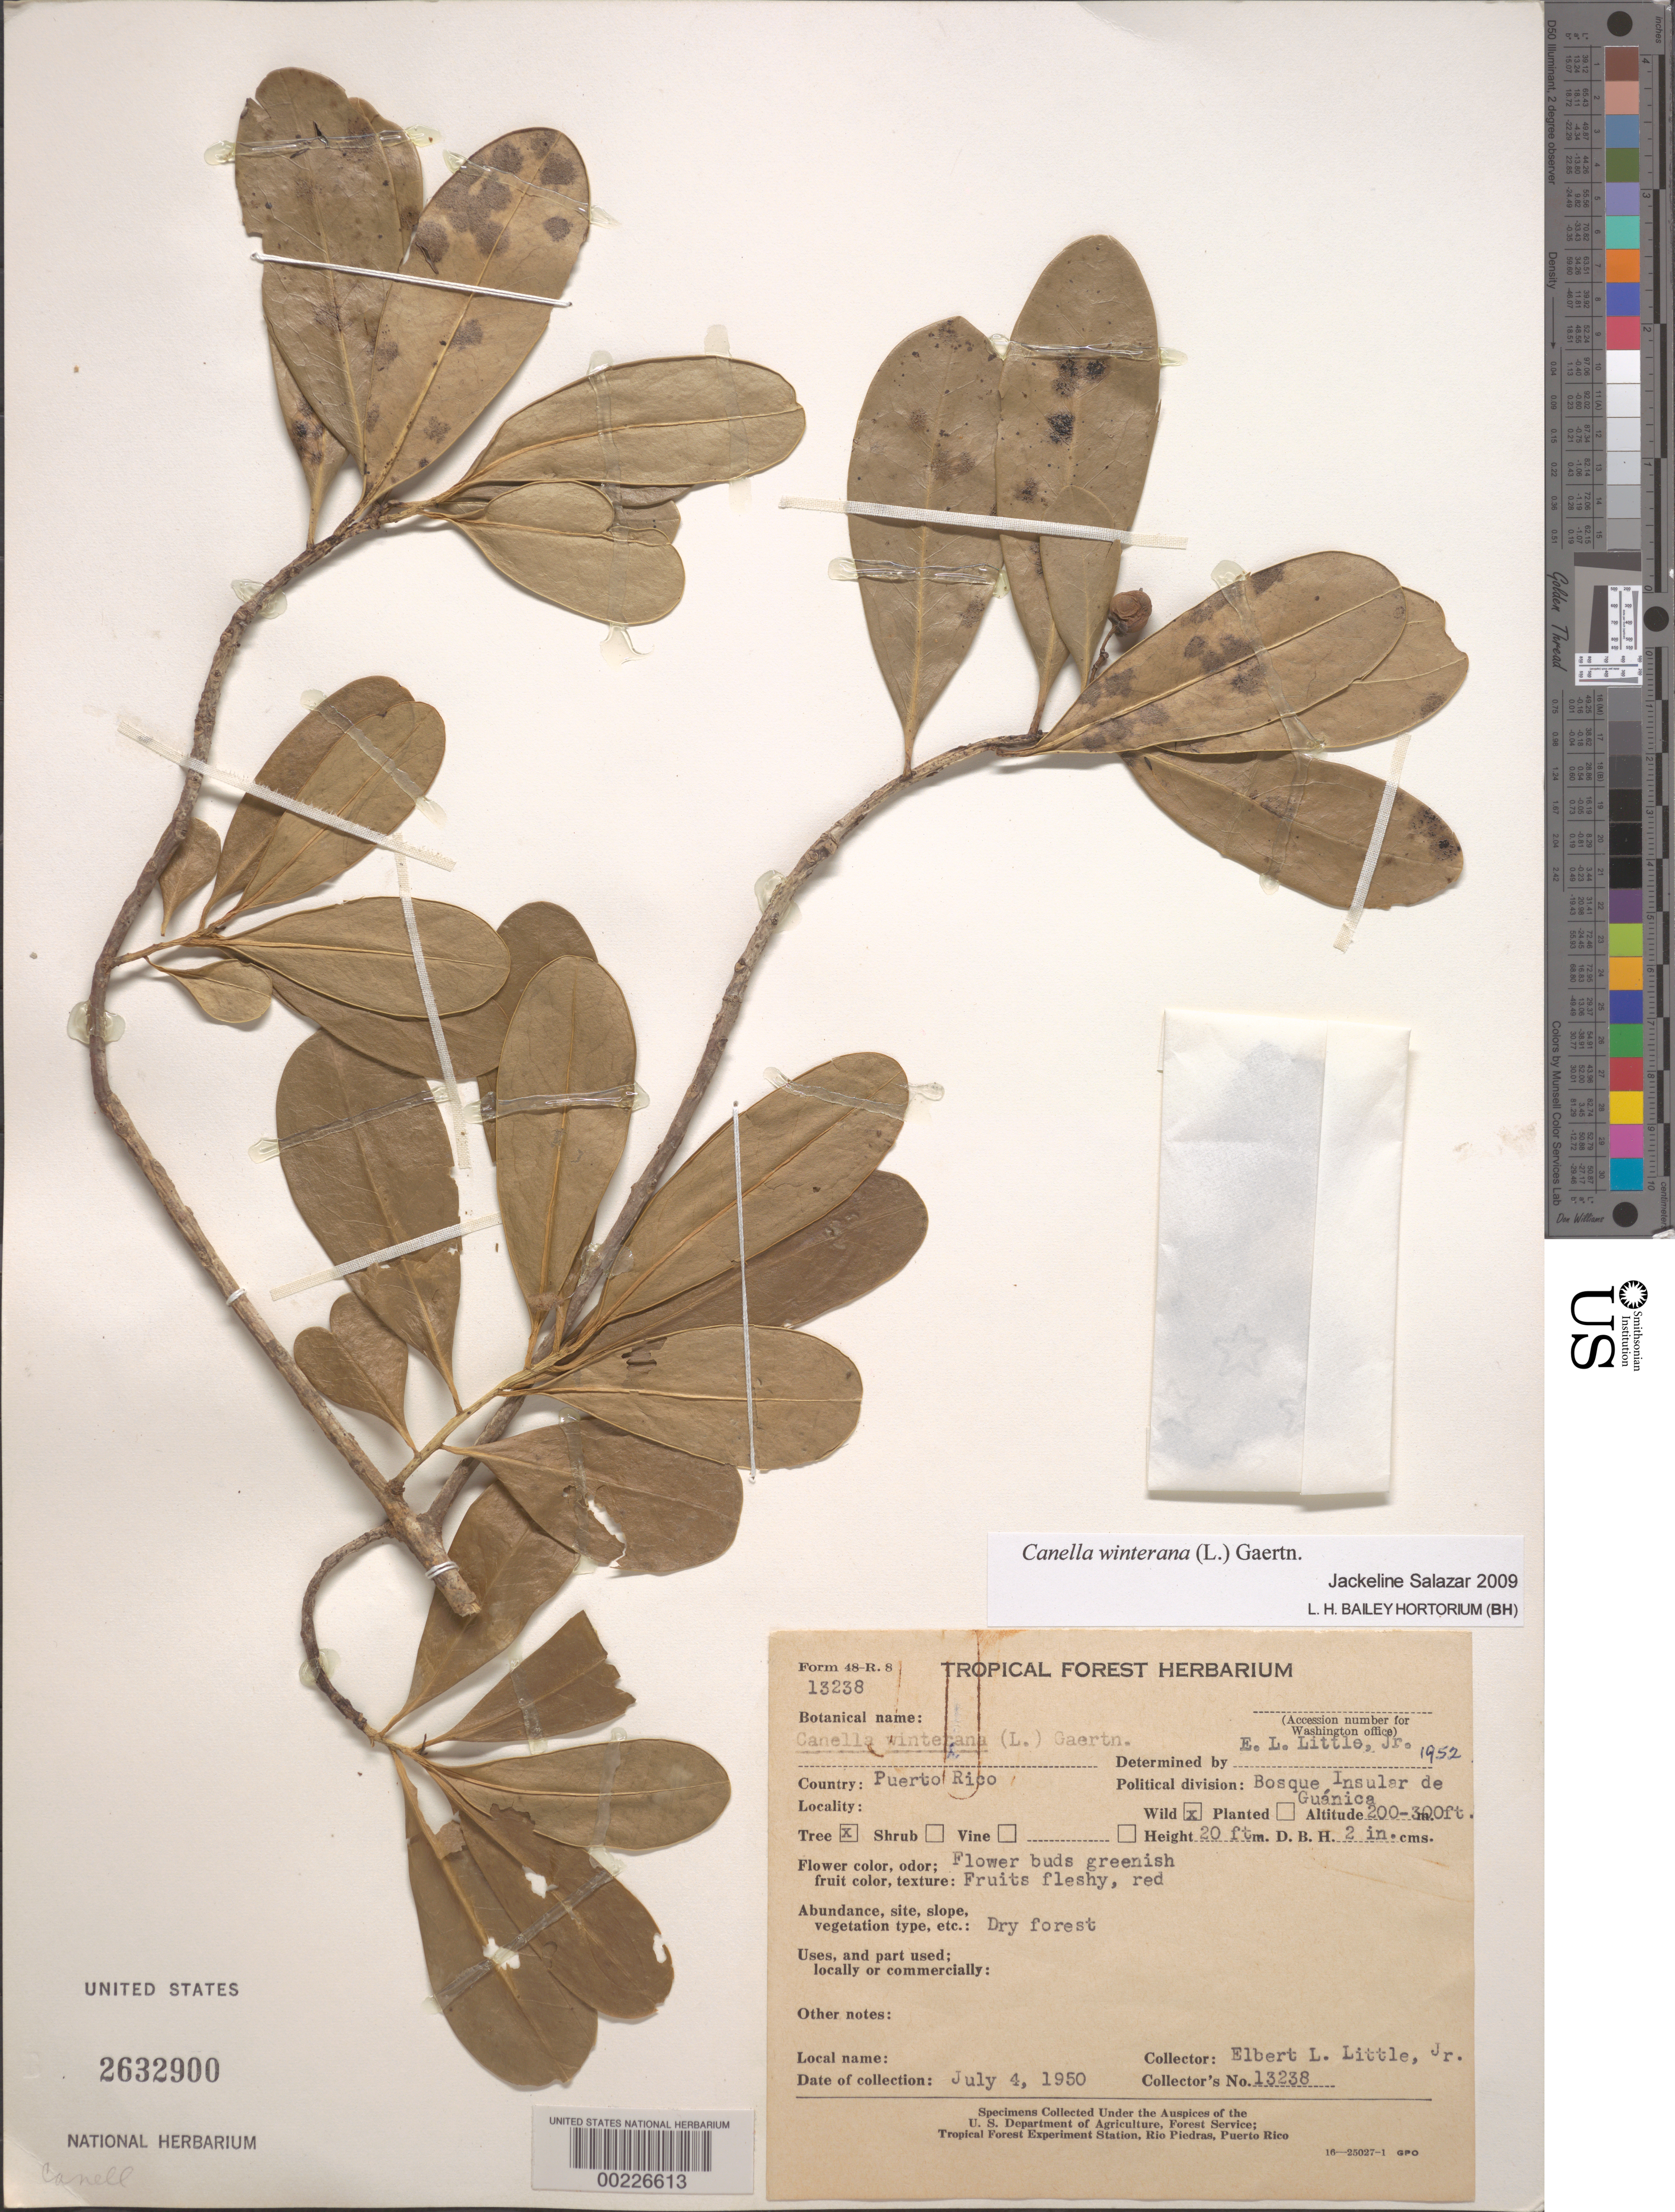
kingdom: Plantae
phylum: Tracheophyta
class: Magnoliopsida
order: Canellales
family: Canellaceae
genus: Canella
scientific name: Canella winterana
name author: (L.) Gaertn.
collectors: E. L. Little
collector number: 13238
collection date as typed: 04 Jul 1950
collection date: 1950-07-04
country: Puerto Rico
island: Greater Antilles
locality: Bosque insular de guanica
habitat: Dry forest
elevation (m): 61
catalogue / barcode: US 2632900